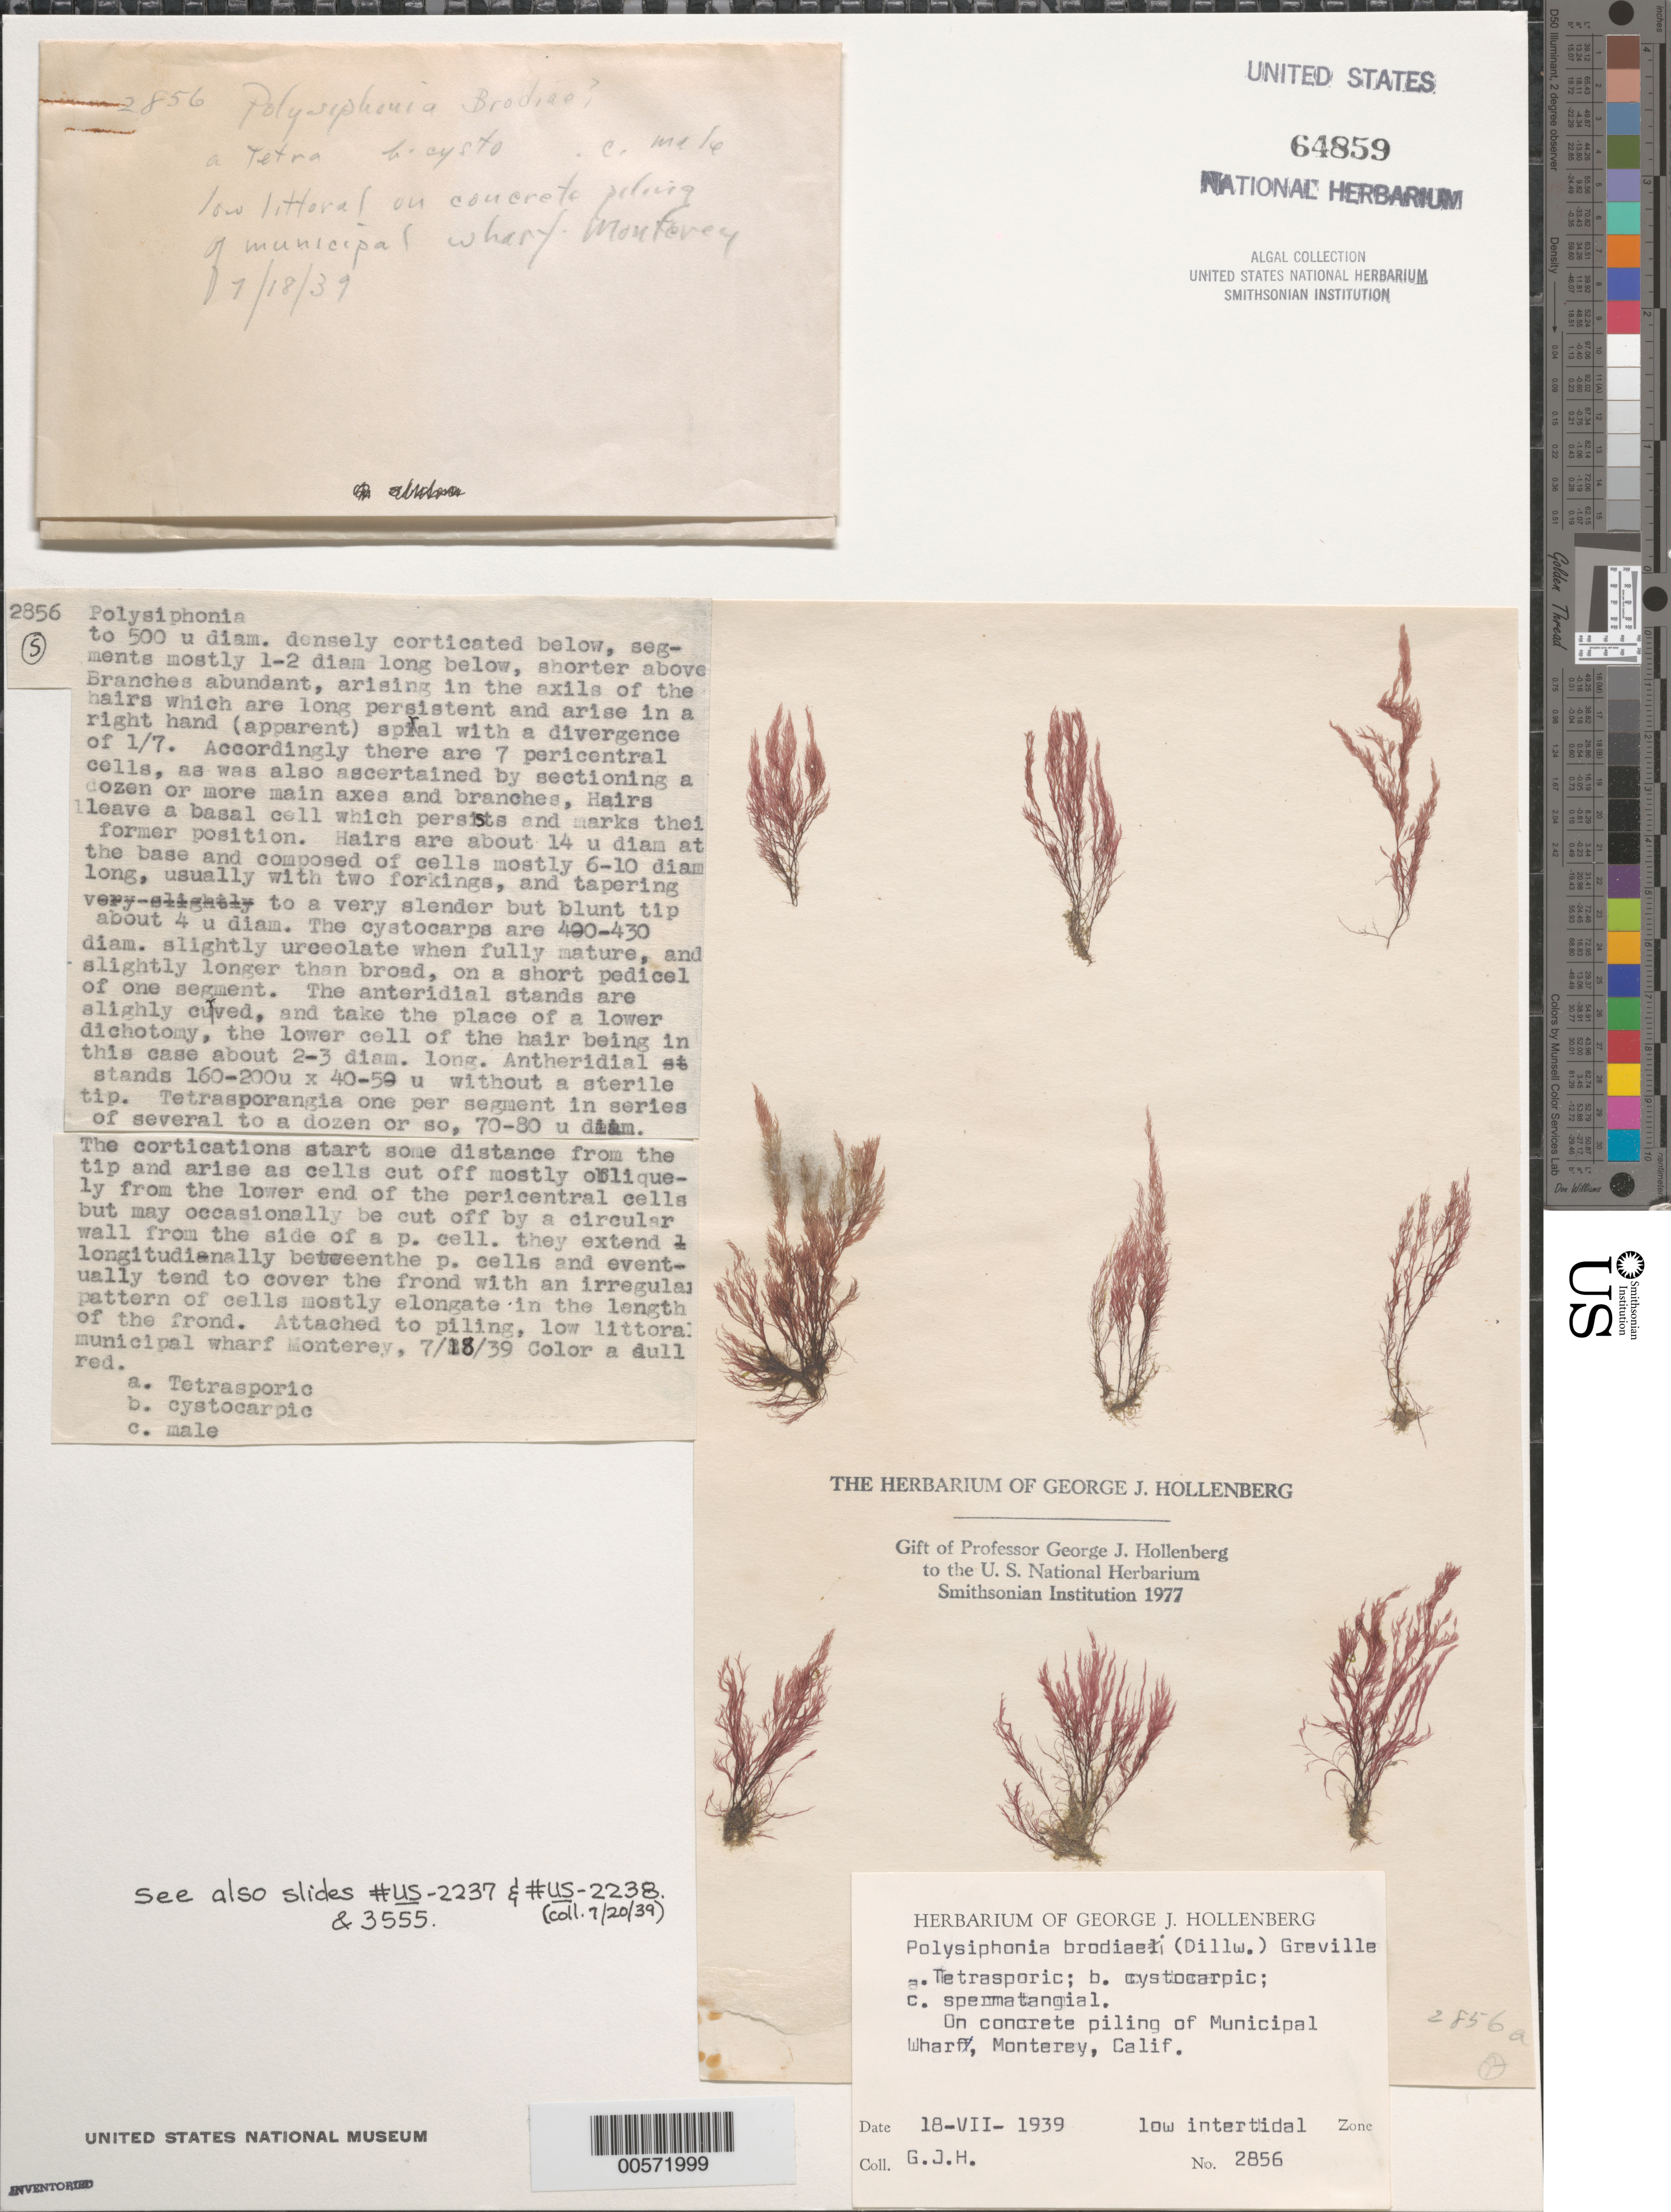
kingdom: Plantae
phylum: Rhodophyta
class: Florideophyceae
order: Ceramiales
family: Rhodomelaceae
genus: Polysiphonia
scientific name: Polysiphonia subulata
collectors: G. Hollenberg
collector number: GJH 2856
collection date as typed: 18 Jul 1939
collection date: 1939-07-18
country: United States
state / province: California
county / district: Monterey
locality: Monterey, Municipal Wharf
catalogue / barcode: US 64859